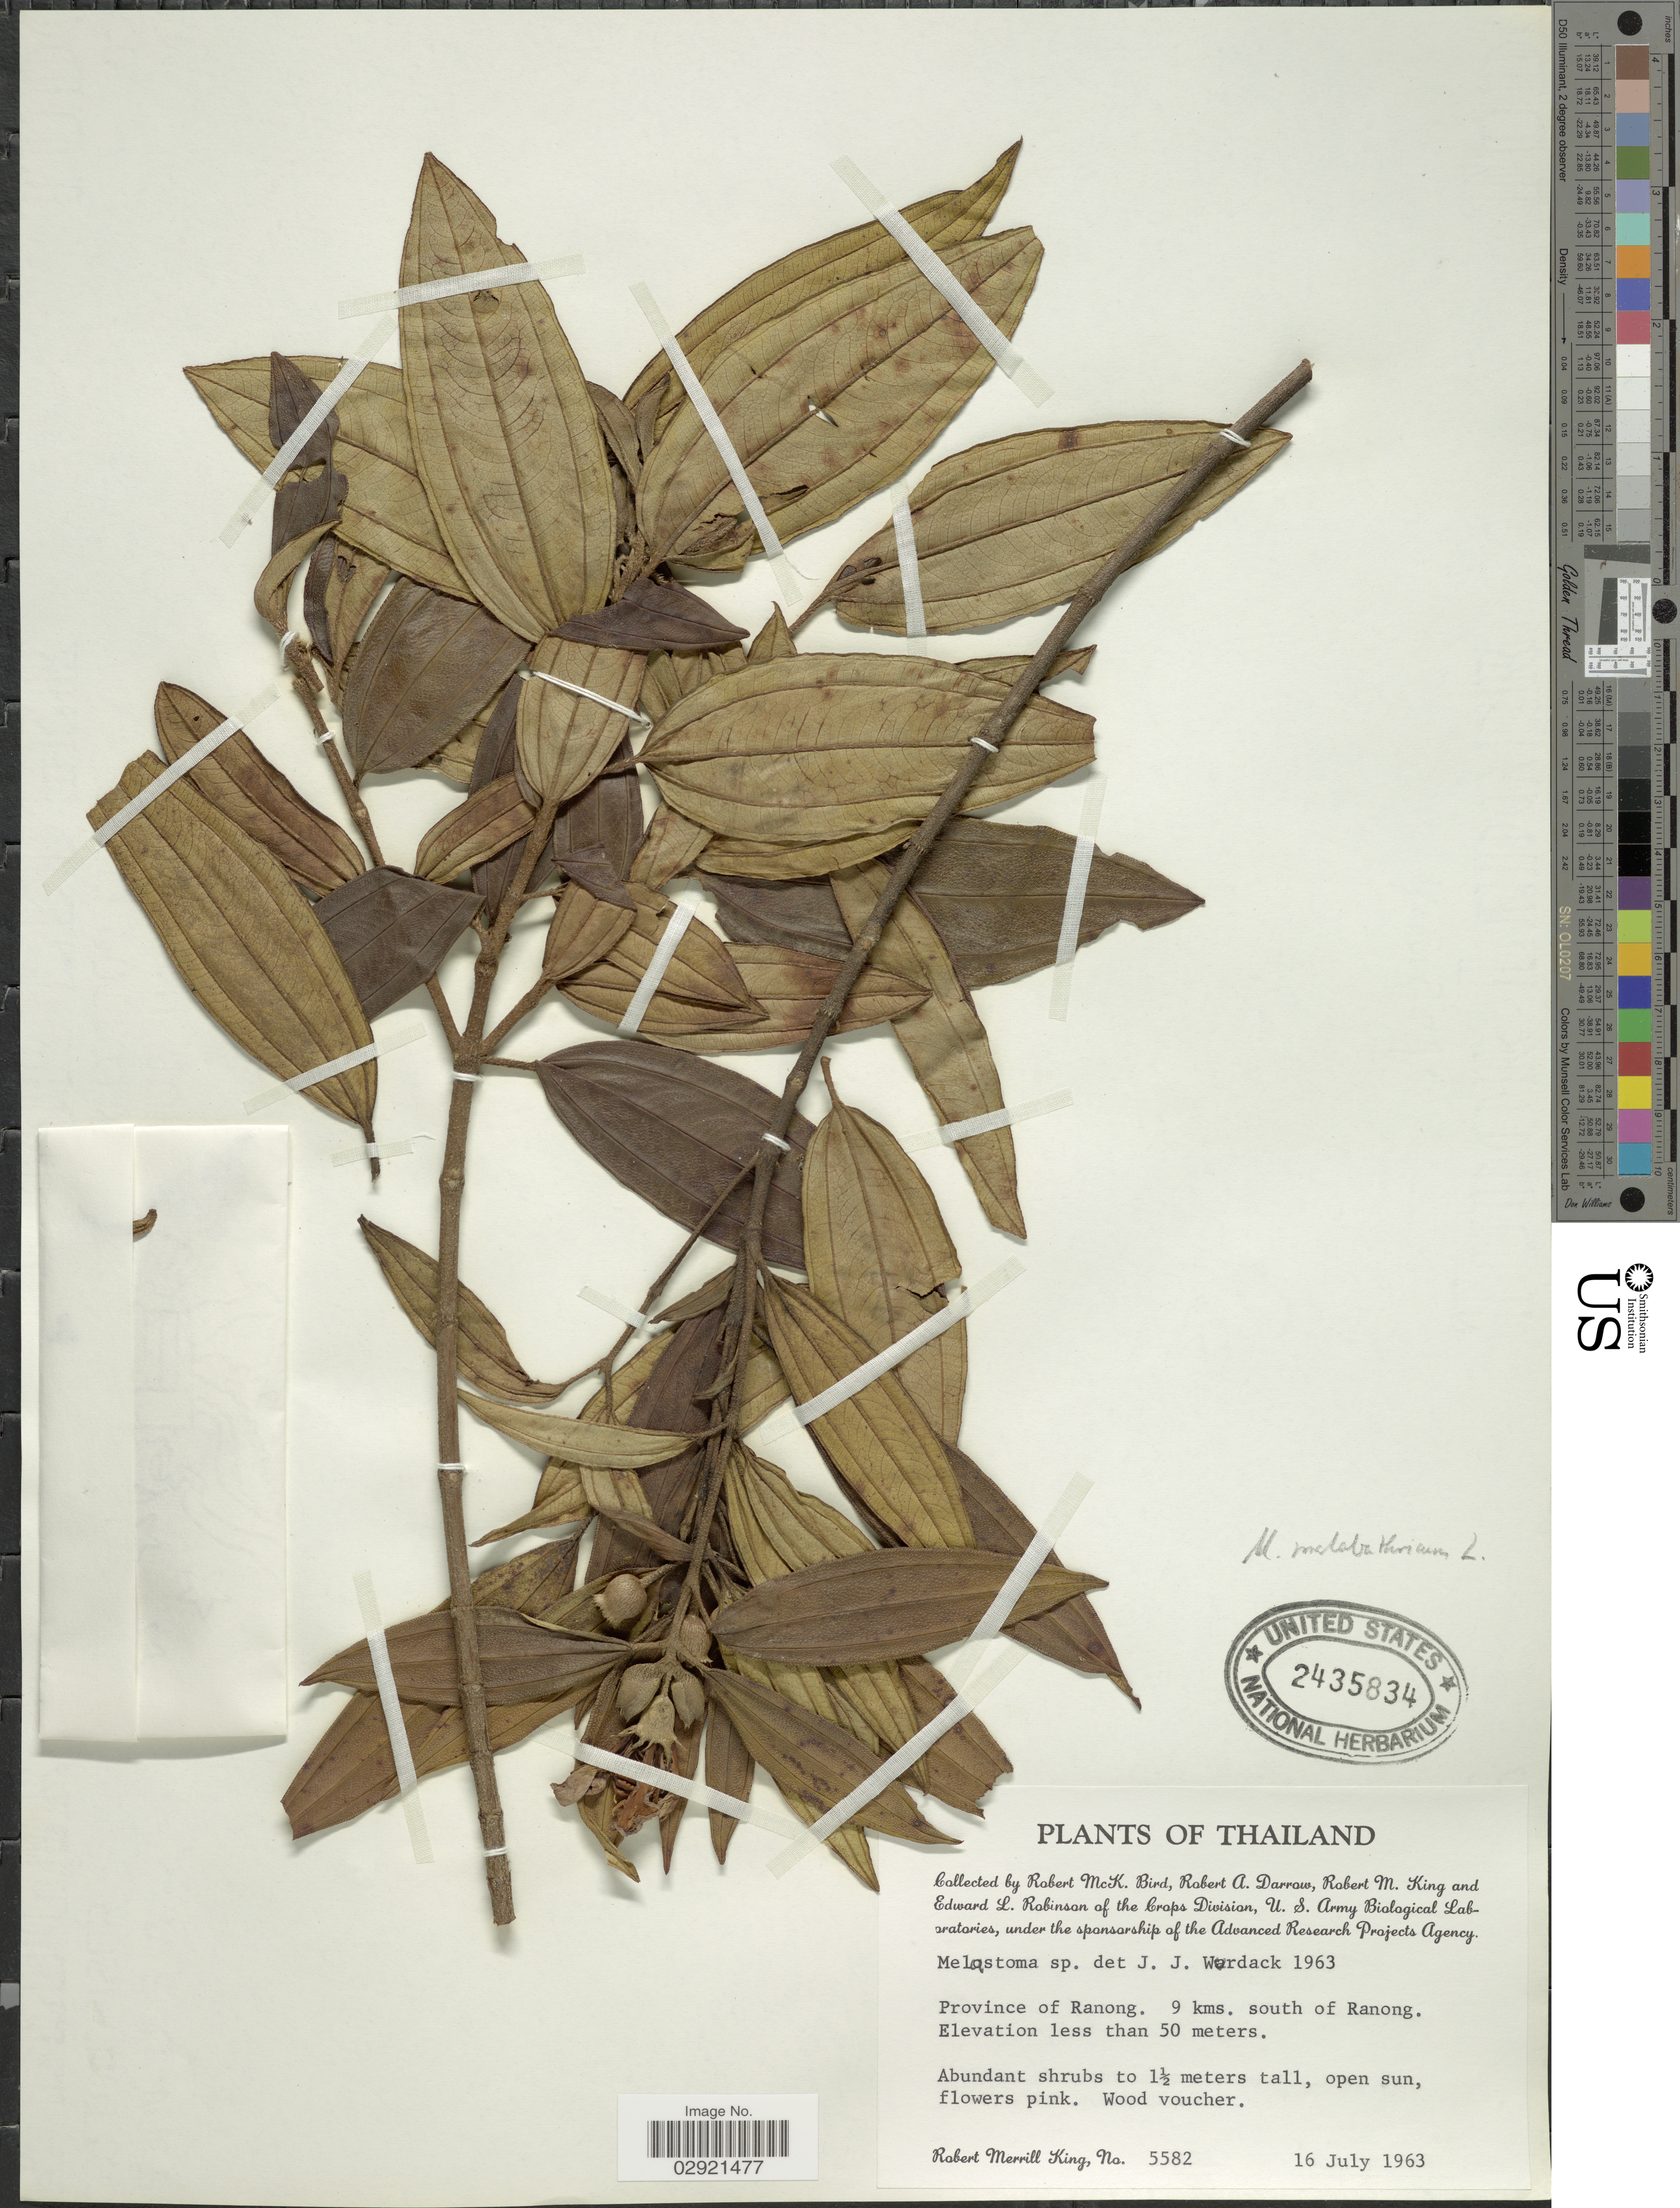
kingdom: Plantae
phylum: Tracheophyta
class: Magnoliopsida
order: Myrtales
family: Melastomataceae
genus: Melastoma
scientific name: Melastoma malabathricum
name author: L.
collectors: R. M. King, R. M. Bird, R. A. Darrow & E. L. Robinson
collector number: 5582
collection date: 1963-07-16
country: Thailand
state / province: Ranong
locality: Province of Ranong. 9 kms. south of Ranong.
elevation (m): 50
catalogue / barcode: US 2435834